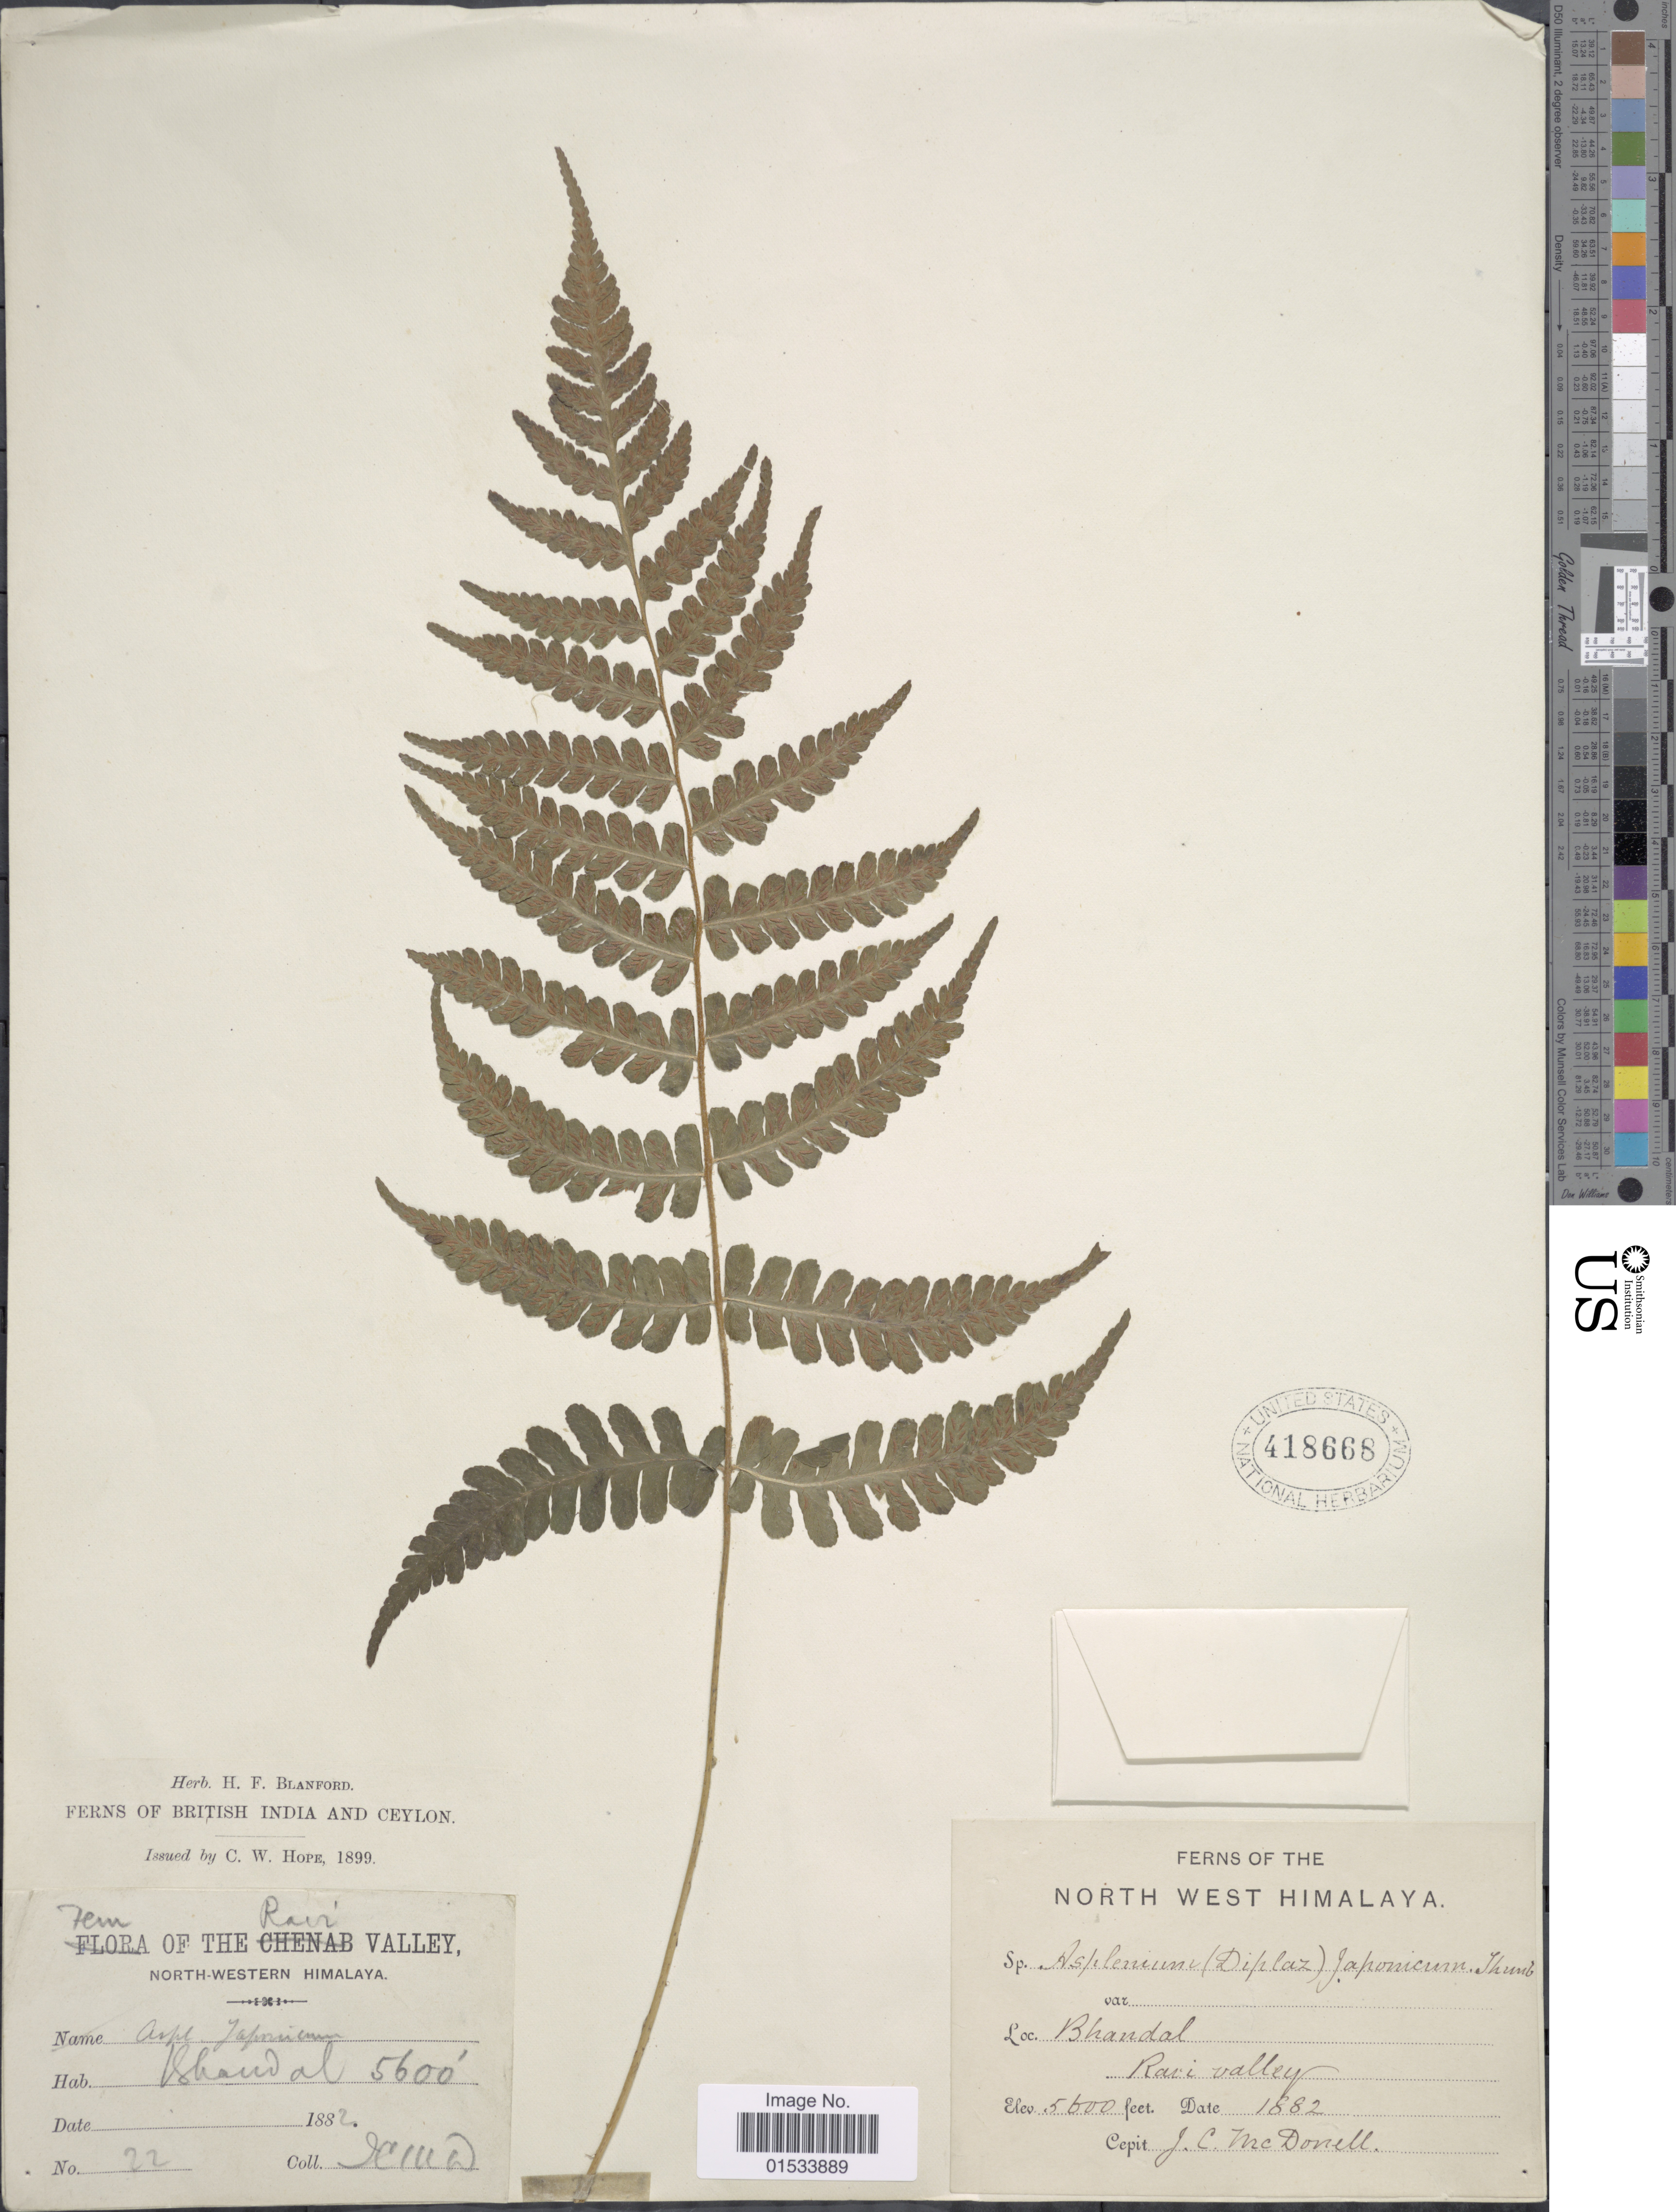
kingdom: Plantae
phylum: Tracheophyta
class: Polypodiopsida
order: Polypodiales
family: Athyriaceae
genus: Diplazium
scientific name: Diplazium japonicum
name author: (Thunb.) Copel.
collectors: J. McDonell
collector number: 22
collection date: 1882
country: India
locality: North West Himalaya, Bhandal, Ravi Valley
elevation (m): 1707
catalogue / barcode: US 418668